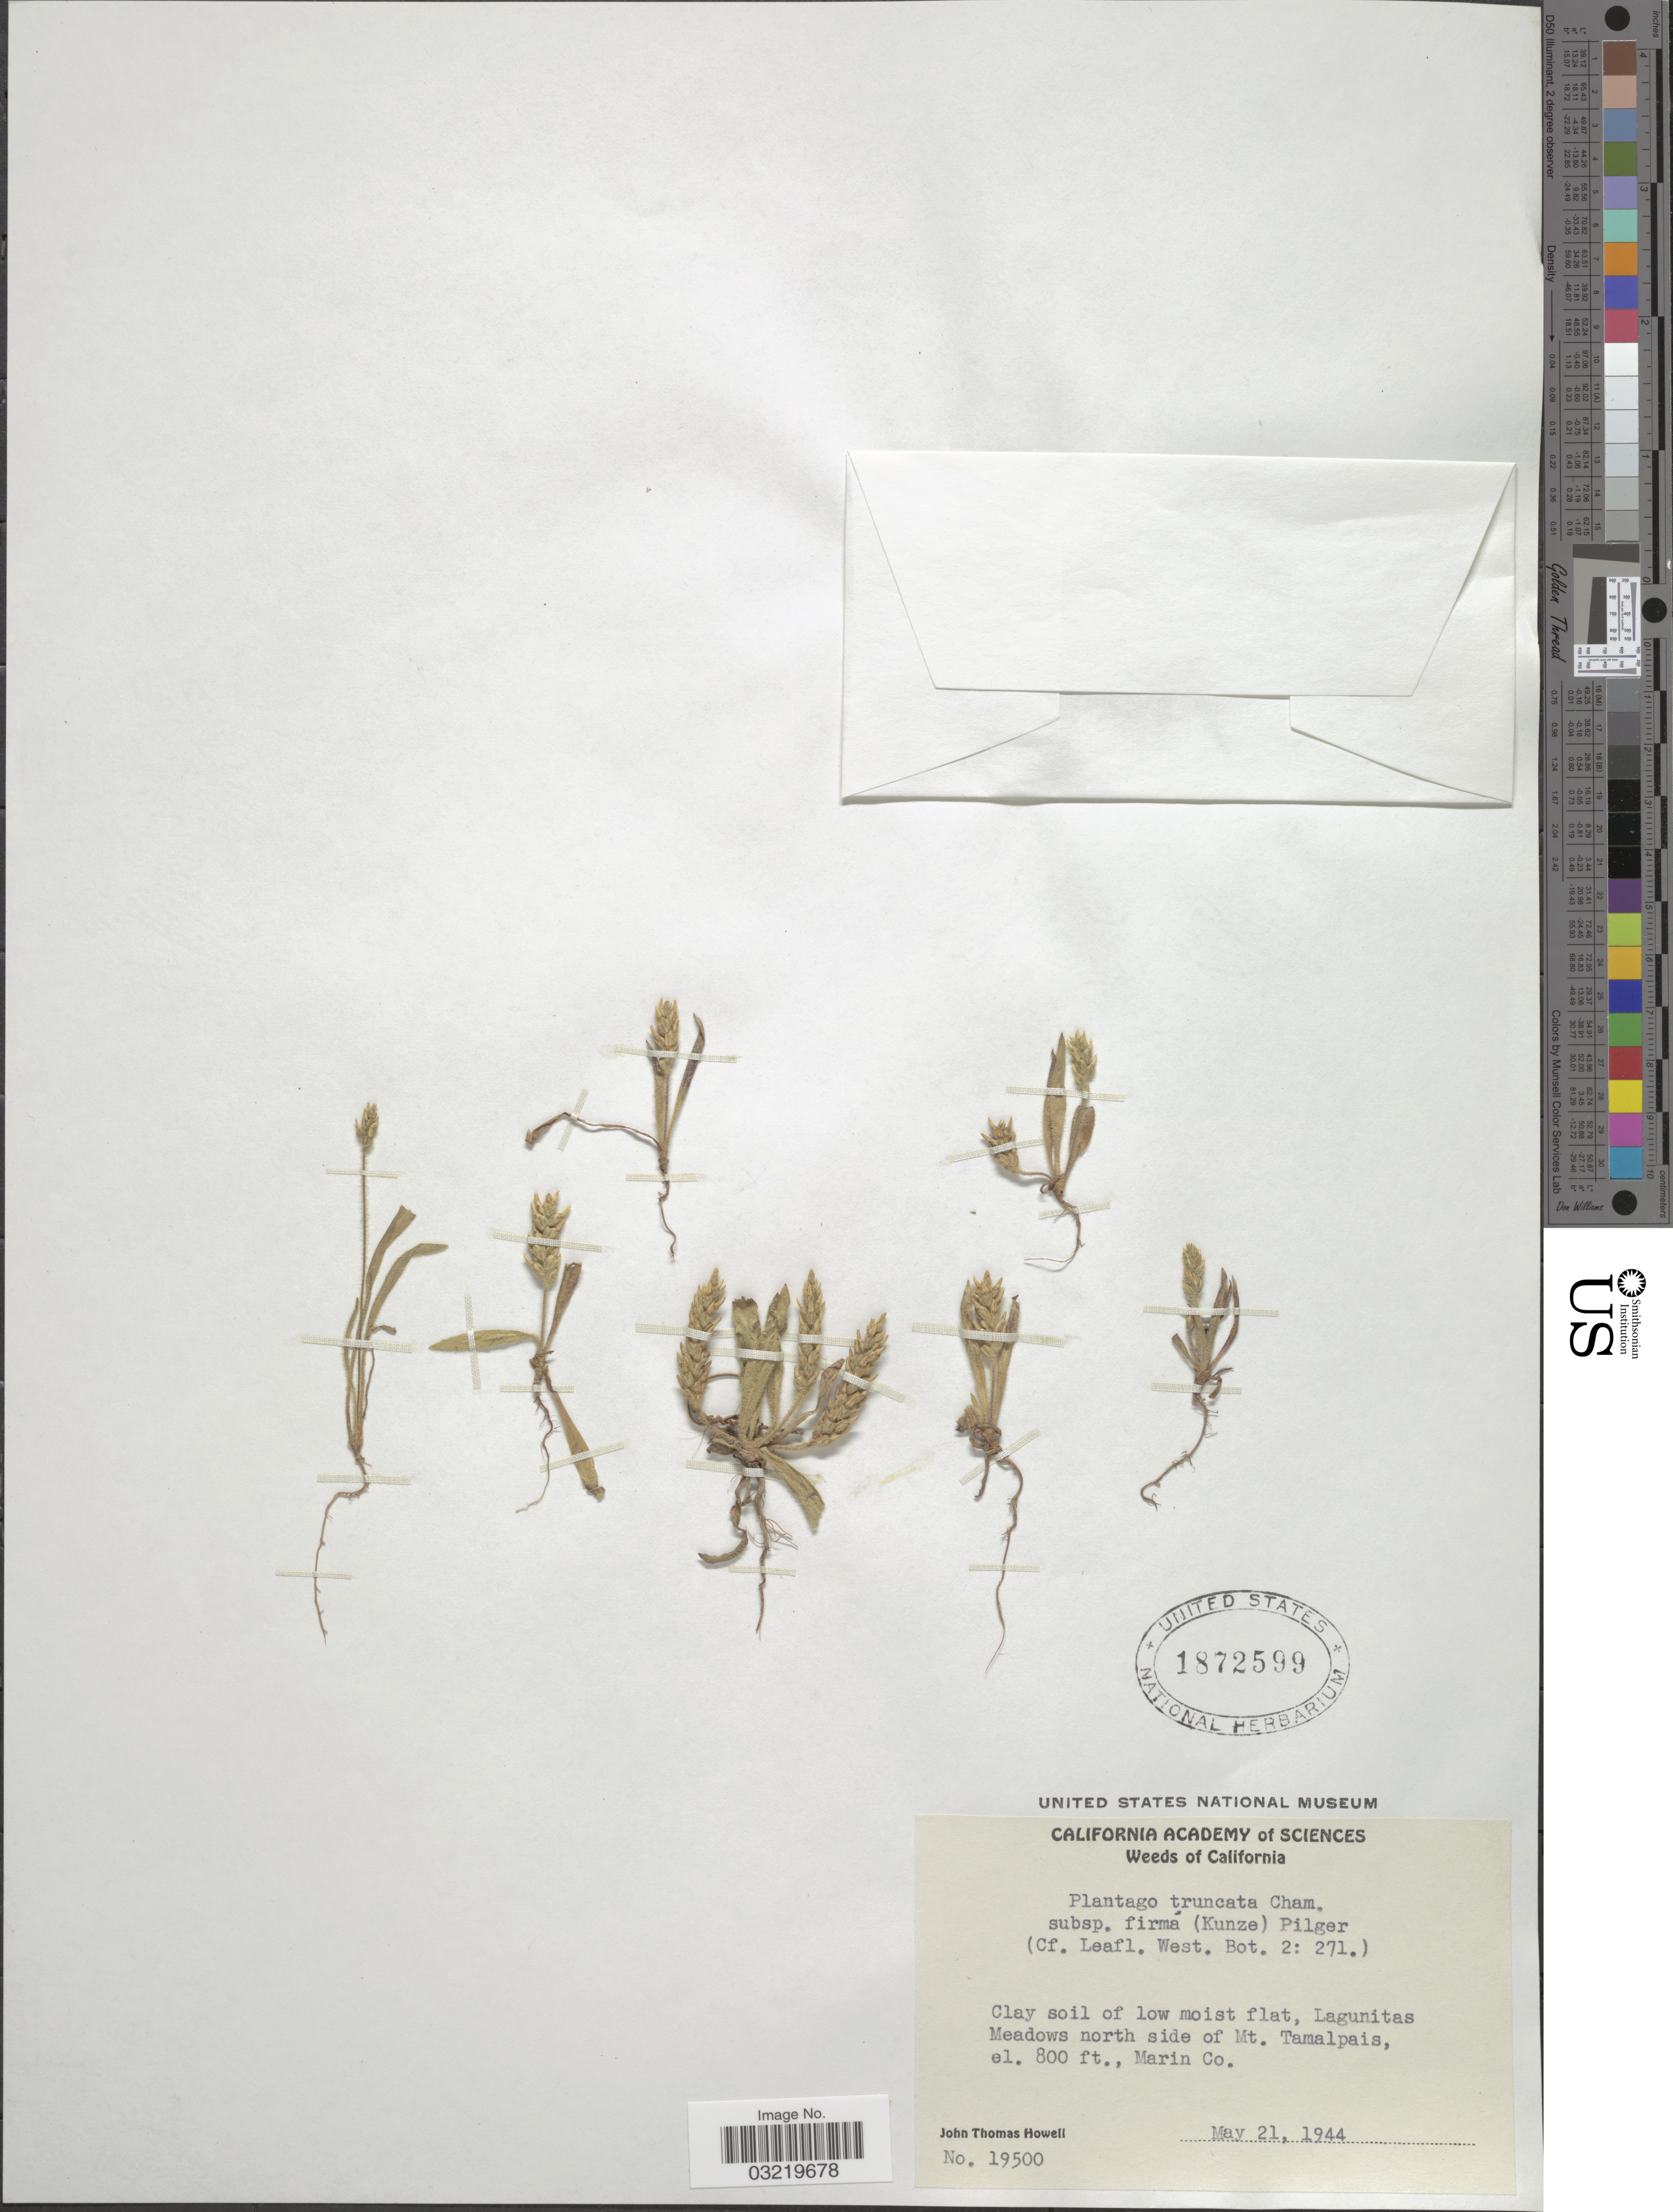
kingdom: Plantae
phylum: Tracheophyta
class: Magnoliopsida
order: Lamiales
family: Plantaginaceae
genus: Plantago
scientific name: Plantago truncata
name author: Cham. & Schltdl.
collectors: J. T. Howell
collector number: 19500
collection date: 1944-05-21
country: United States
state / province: California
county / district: Marin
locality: Lagunitas Meadows north side of Mt. Tamalpais, Marin Co.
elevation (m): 244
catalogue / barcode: US 1872599